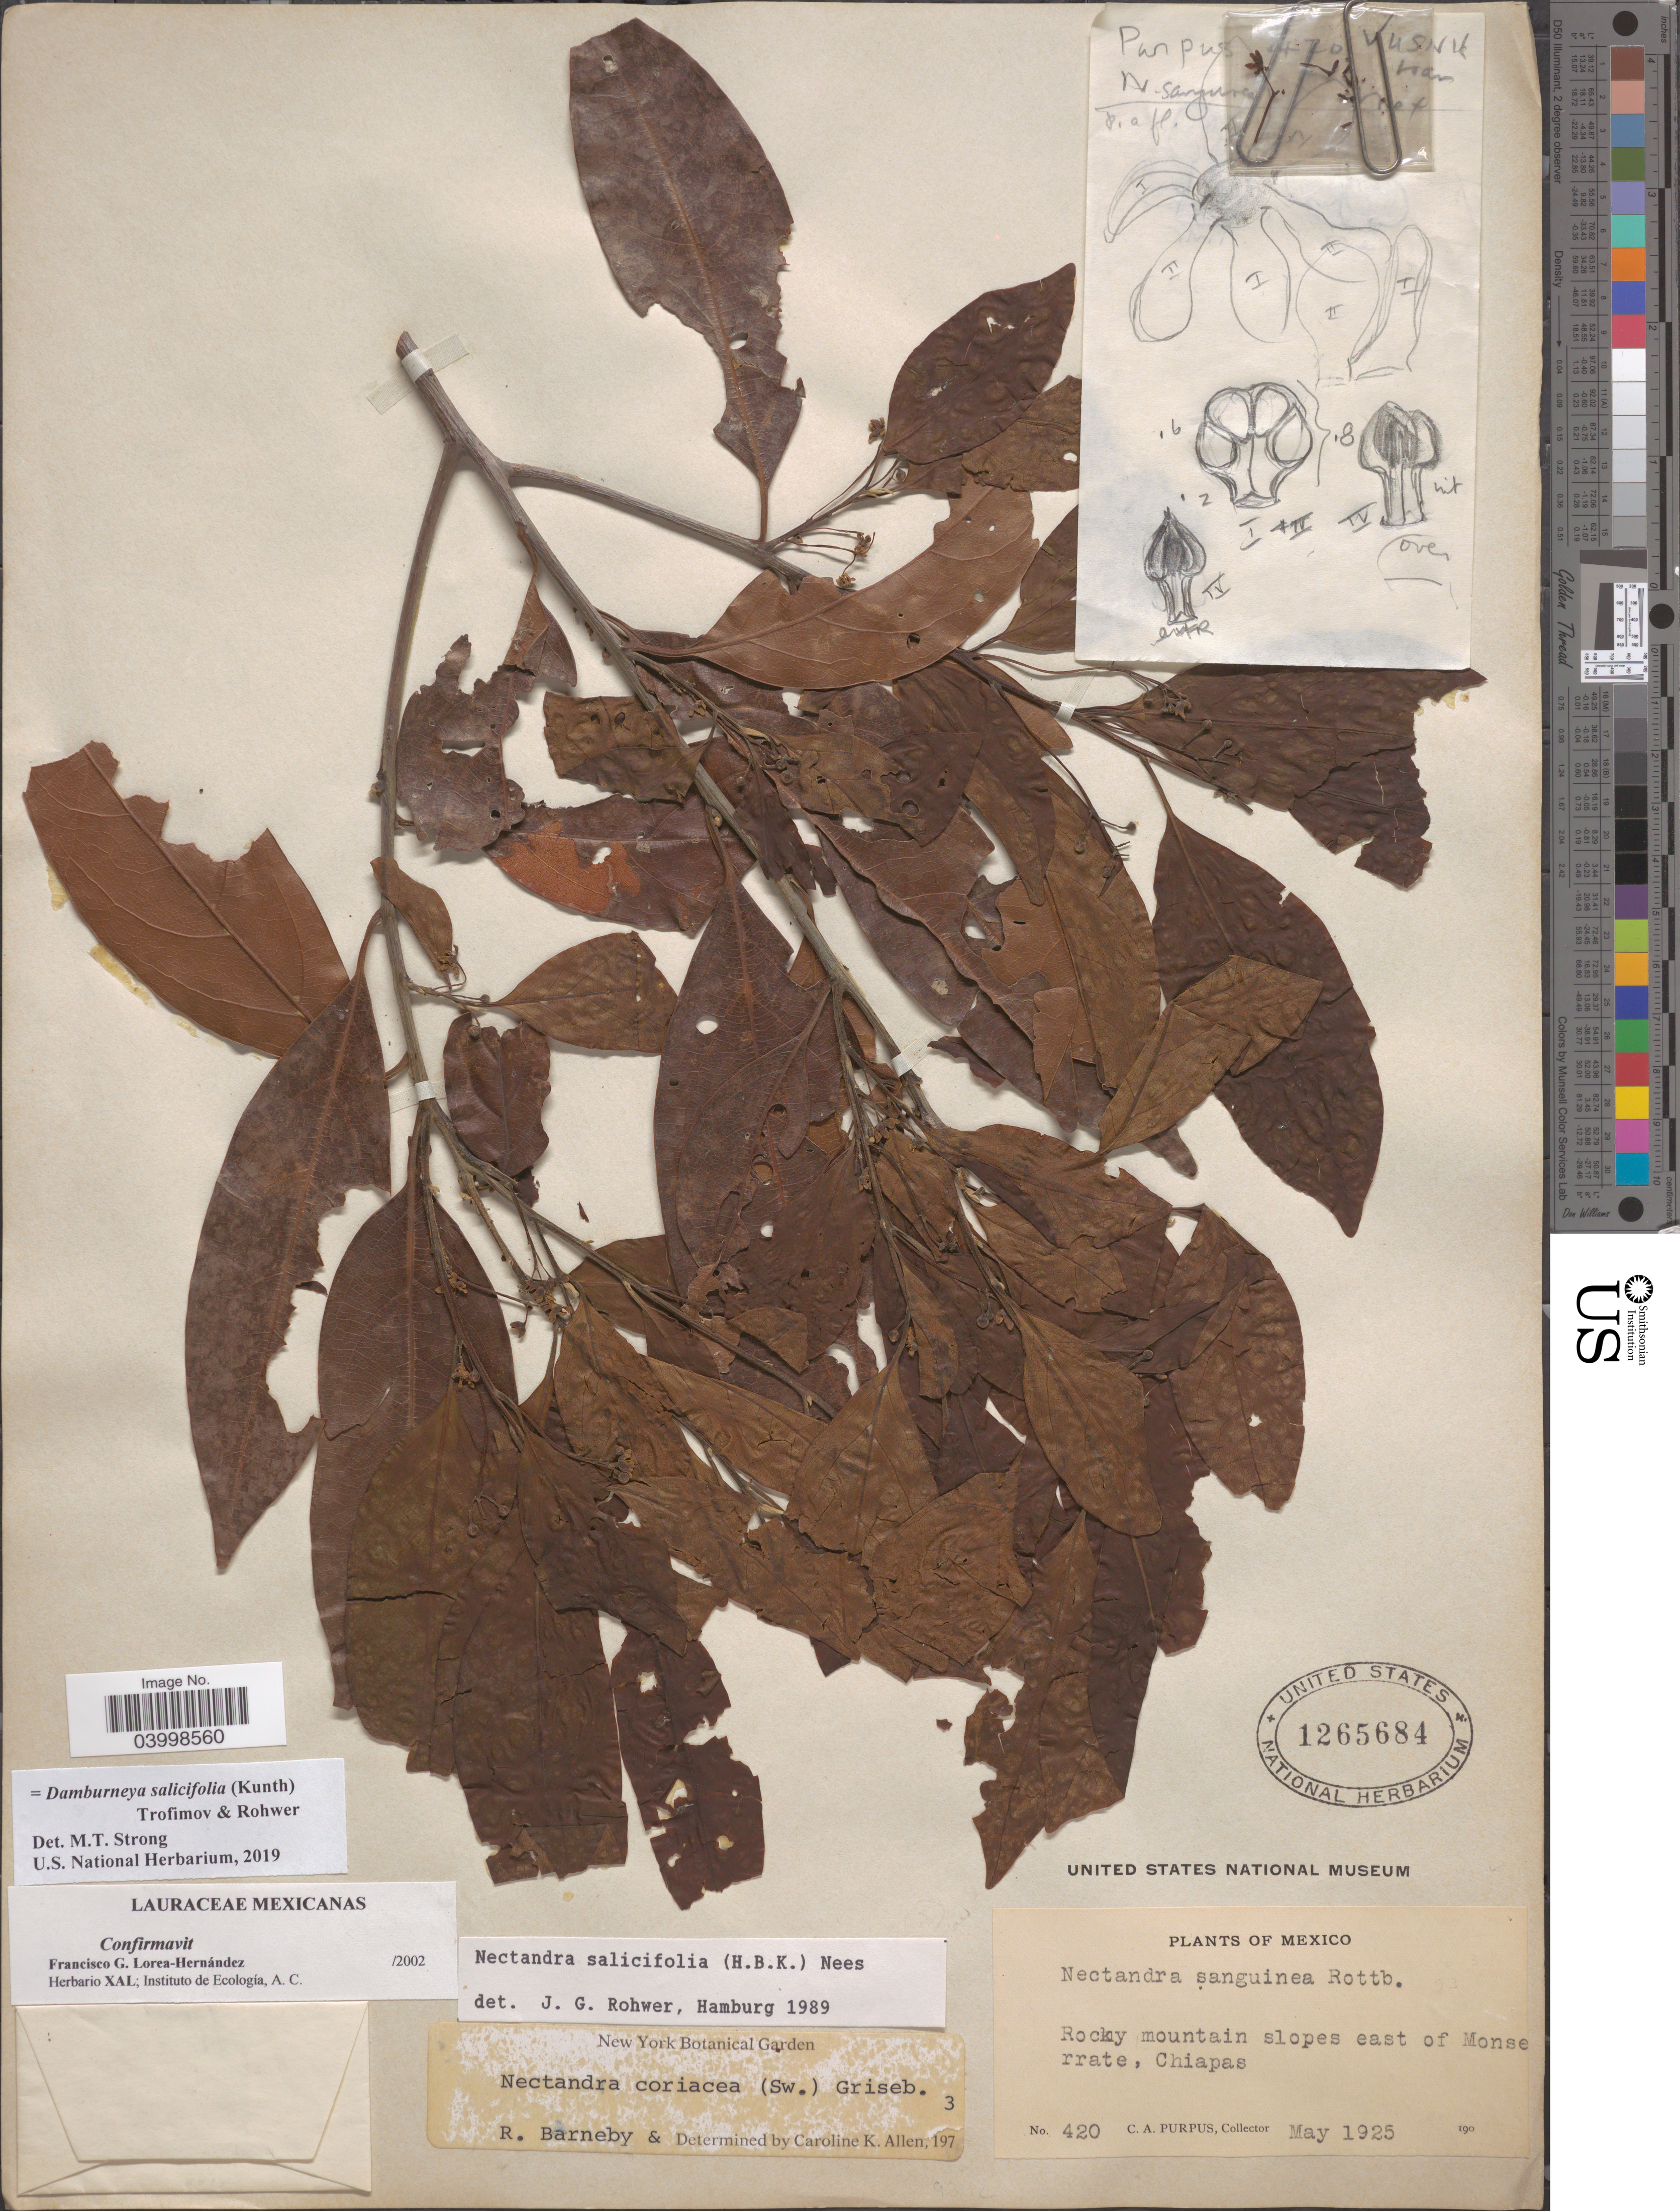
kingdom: Plantae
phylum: Tracheophyta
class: Magnoliopsida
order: Laurales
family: Lauraceae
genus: Damburneya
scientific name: Damburneya salicifolia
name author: (Kunth) Trofimov & Rohwer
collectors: C. A. Purpus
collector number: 420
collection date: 1925-05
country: Mexico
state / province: Chiapas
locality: Rocky mountain slopes east of Monserrate.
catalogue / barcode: US 1265684